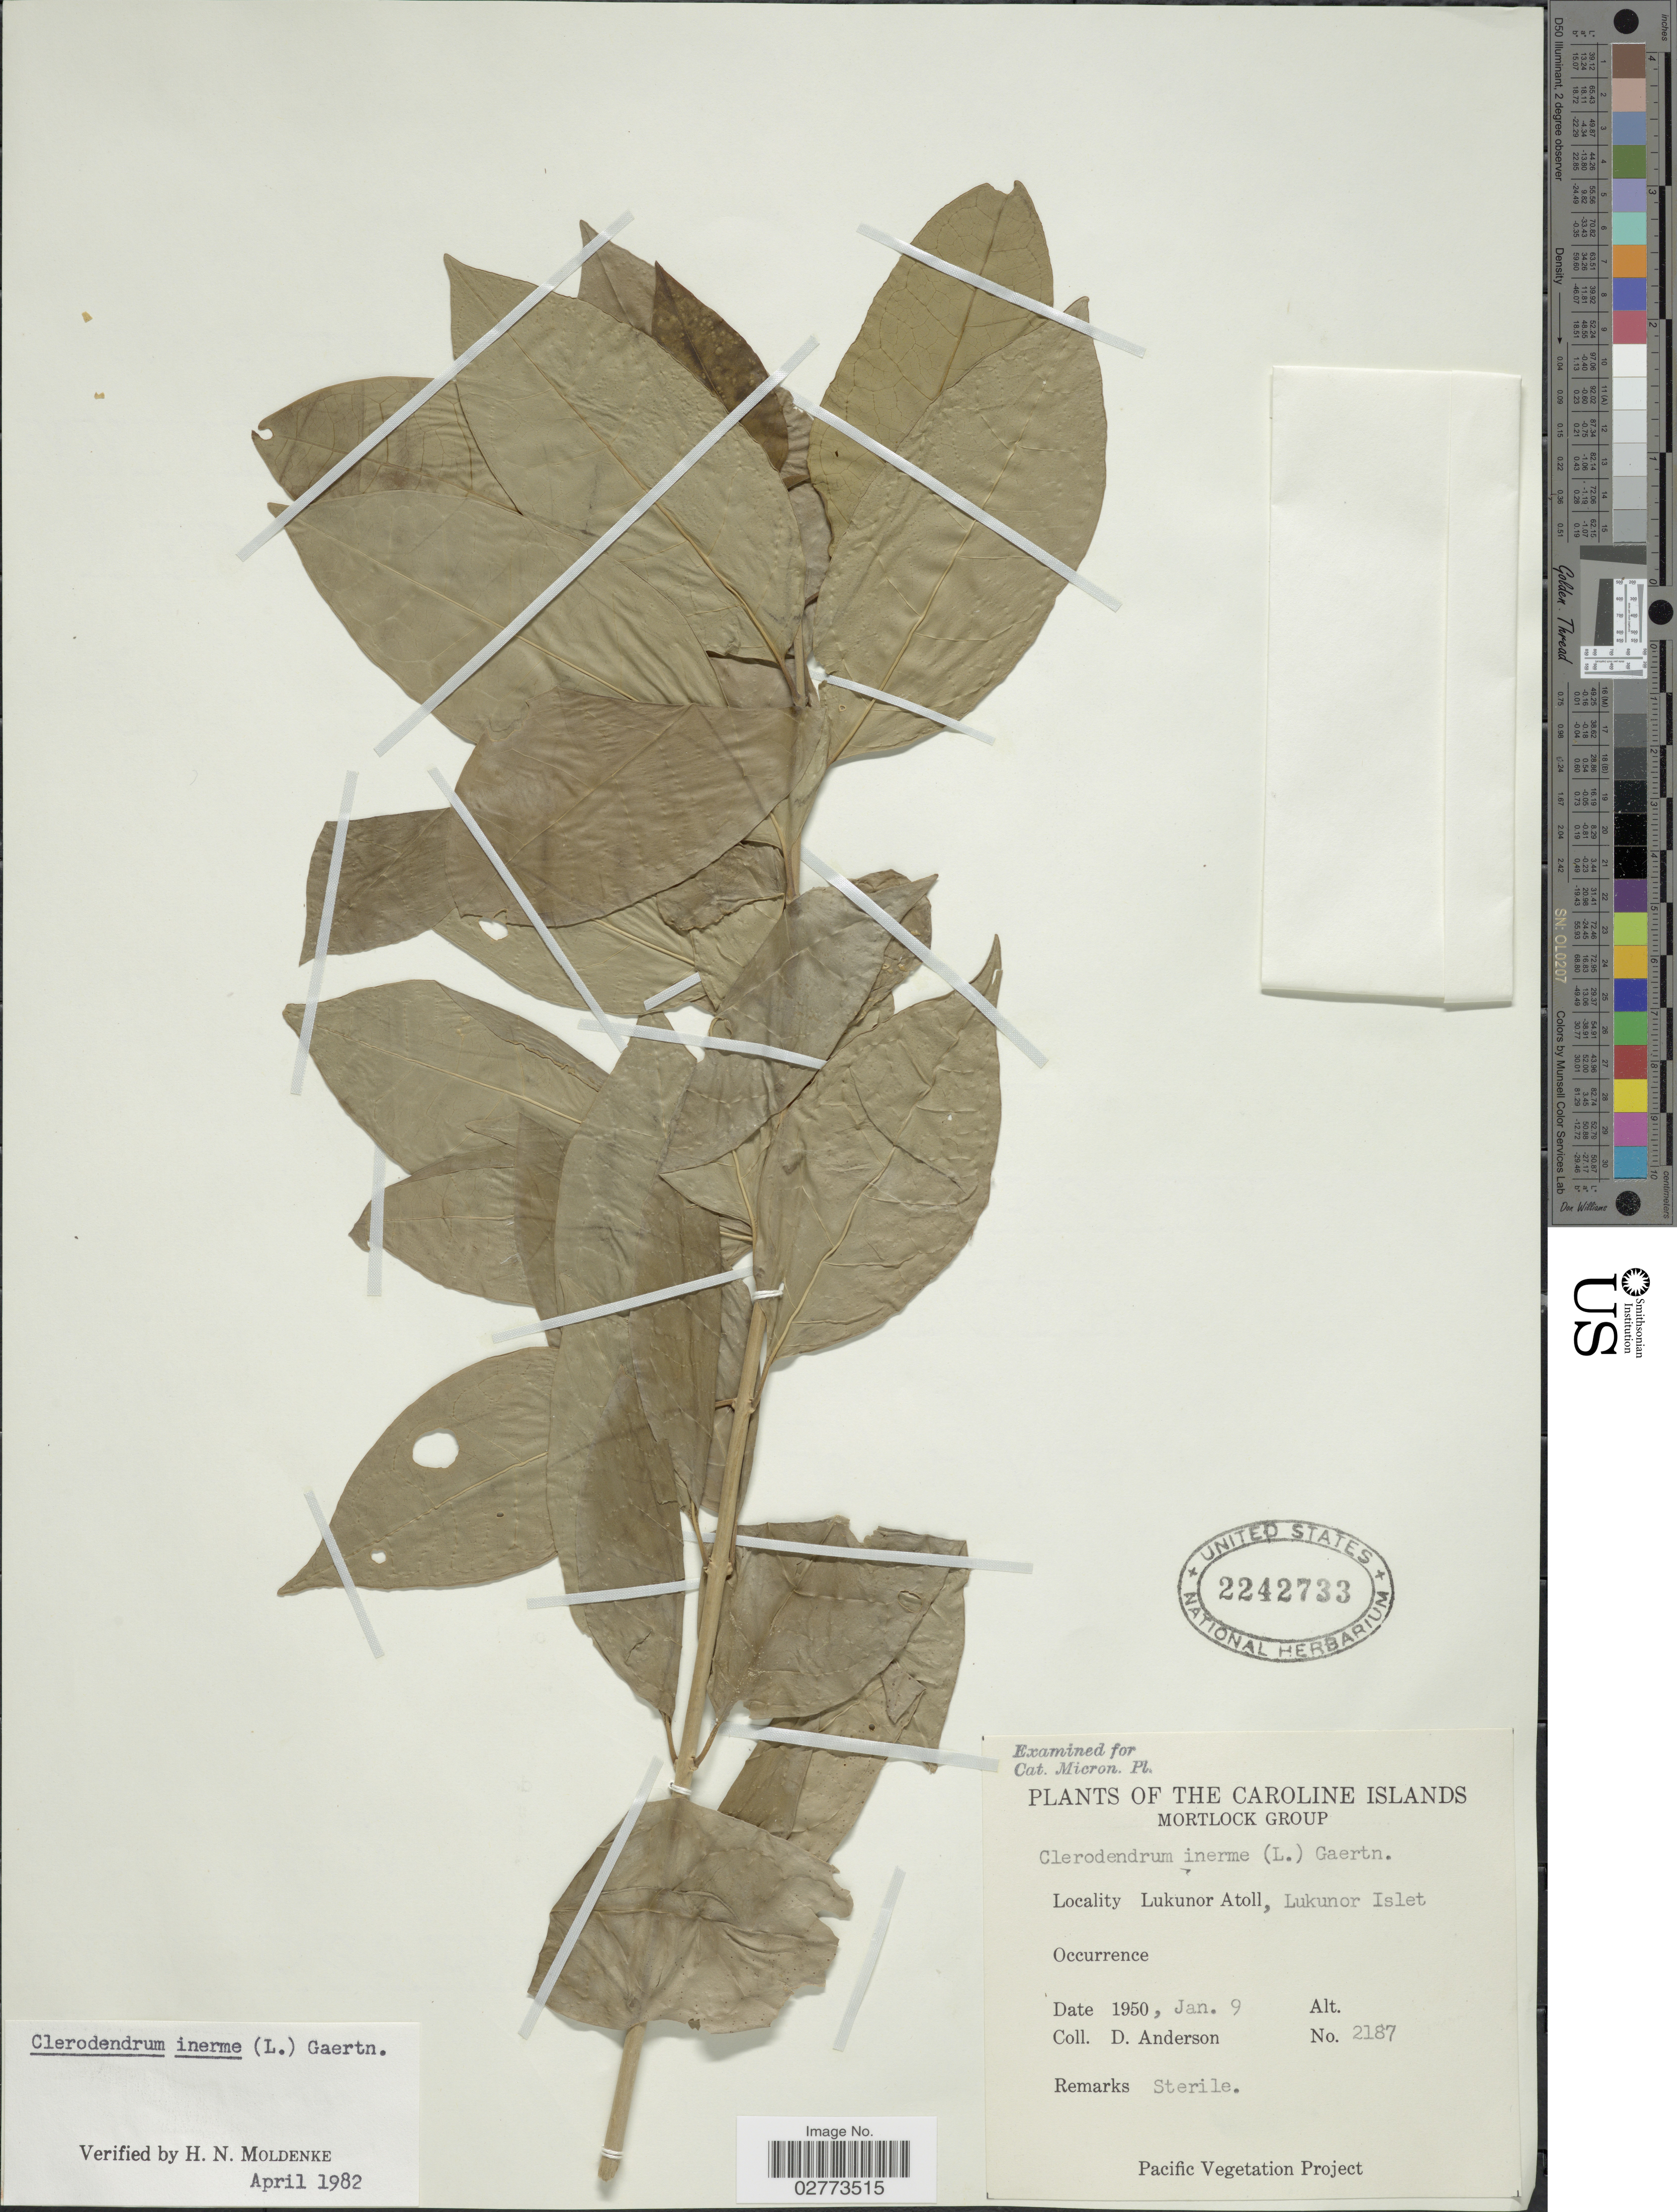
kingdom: Plantae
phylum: Tracheophyta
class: Magnoliopsida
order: Lamiales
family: Lamiaceae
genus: Clerodendrum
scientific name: Clerodendrum inerme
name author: (L.) Gaertn.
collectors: D. Anderson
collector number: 2187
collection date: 1950-01-09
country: Micronesia, Federated States of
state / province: Truk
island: Lukunor Atoll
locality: Caroline Islands. Mortlock Group. Lukunor Atoll, Lukunor Islet.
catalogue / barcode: US 2242733